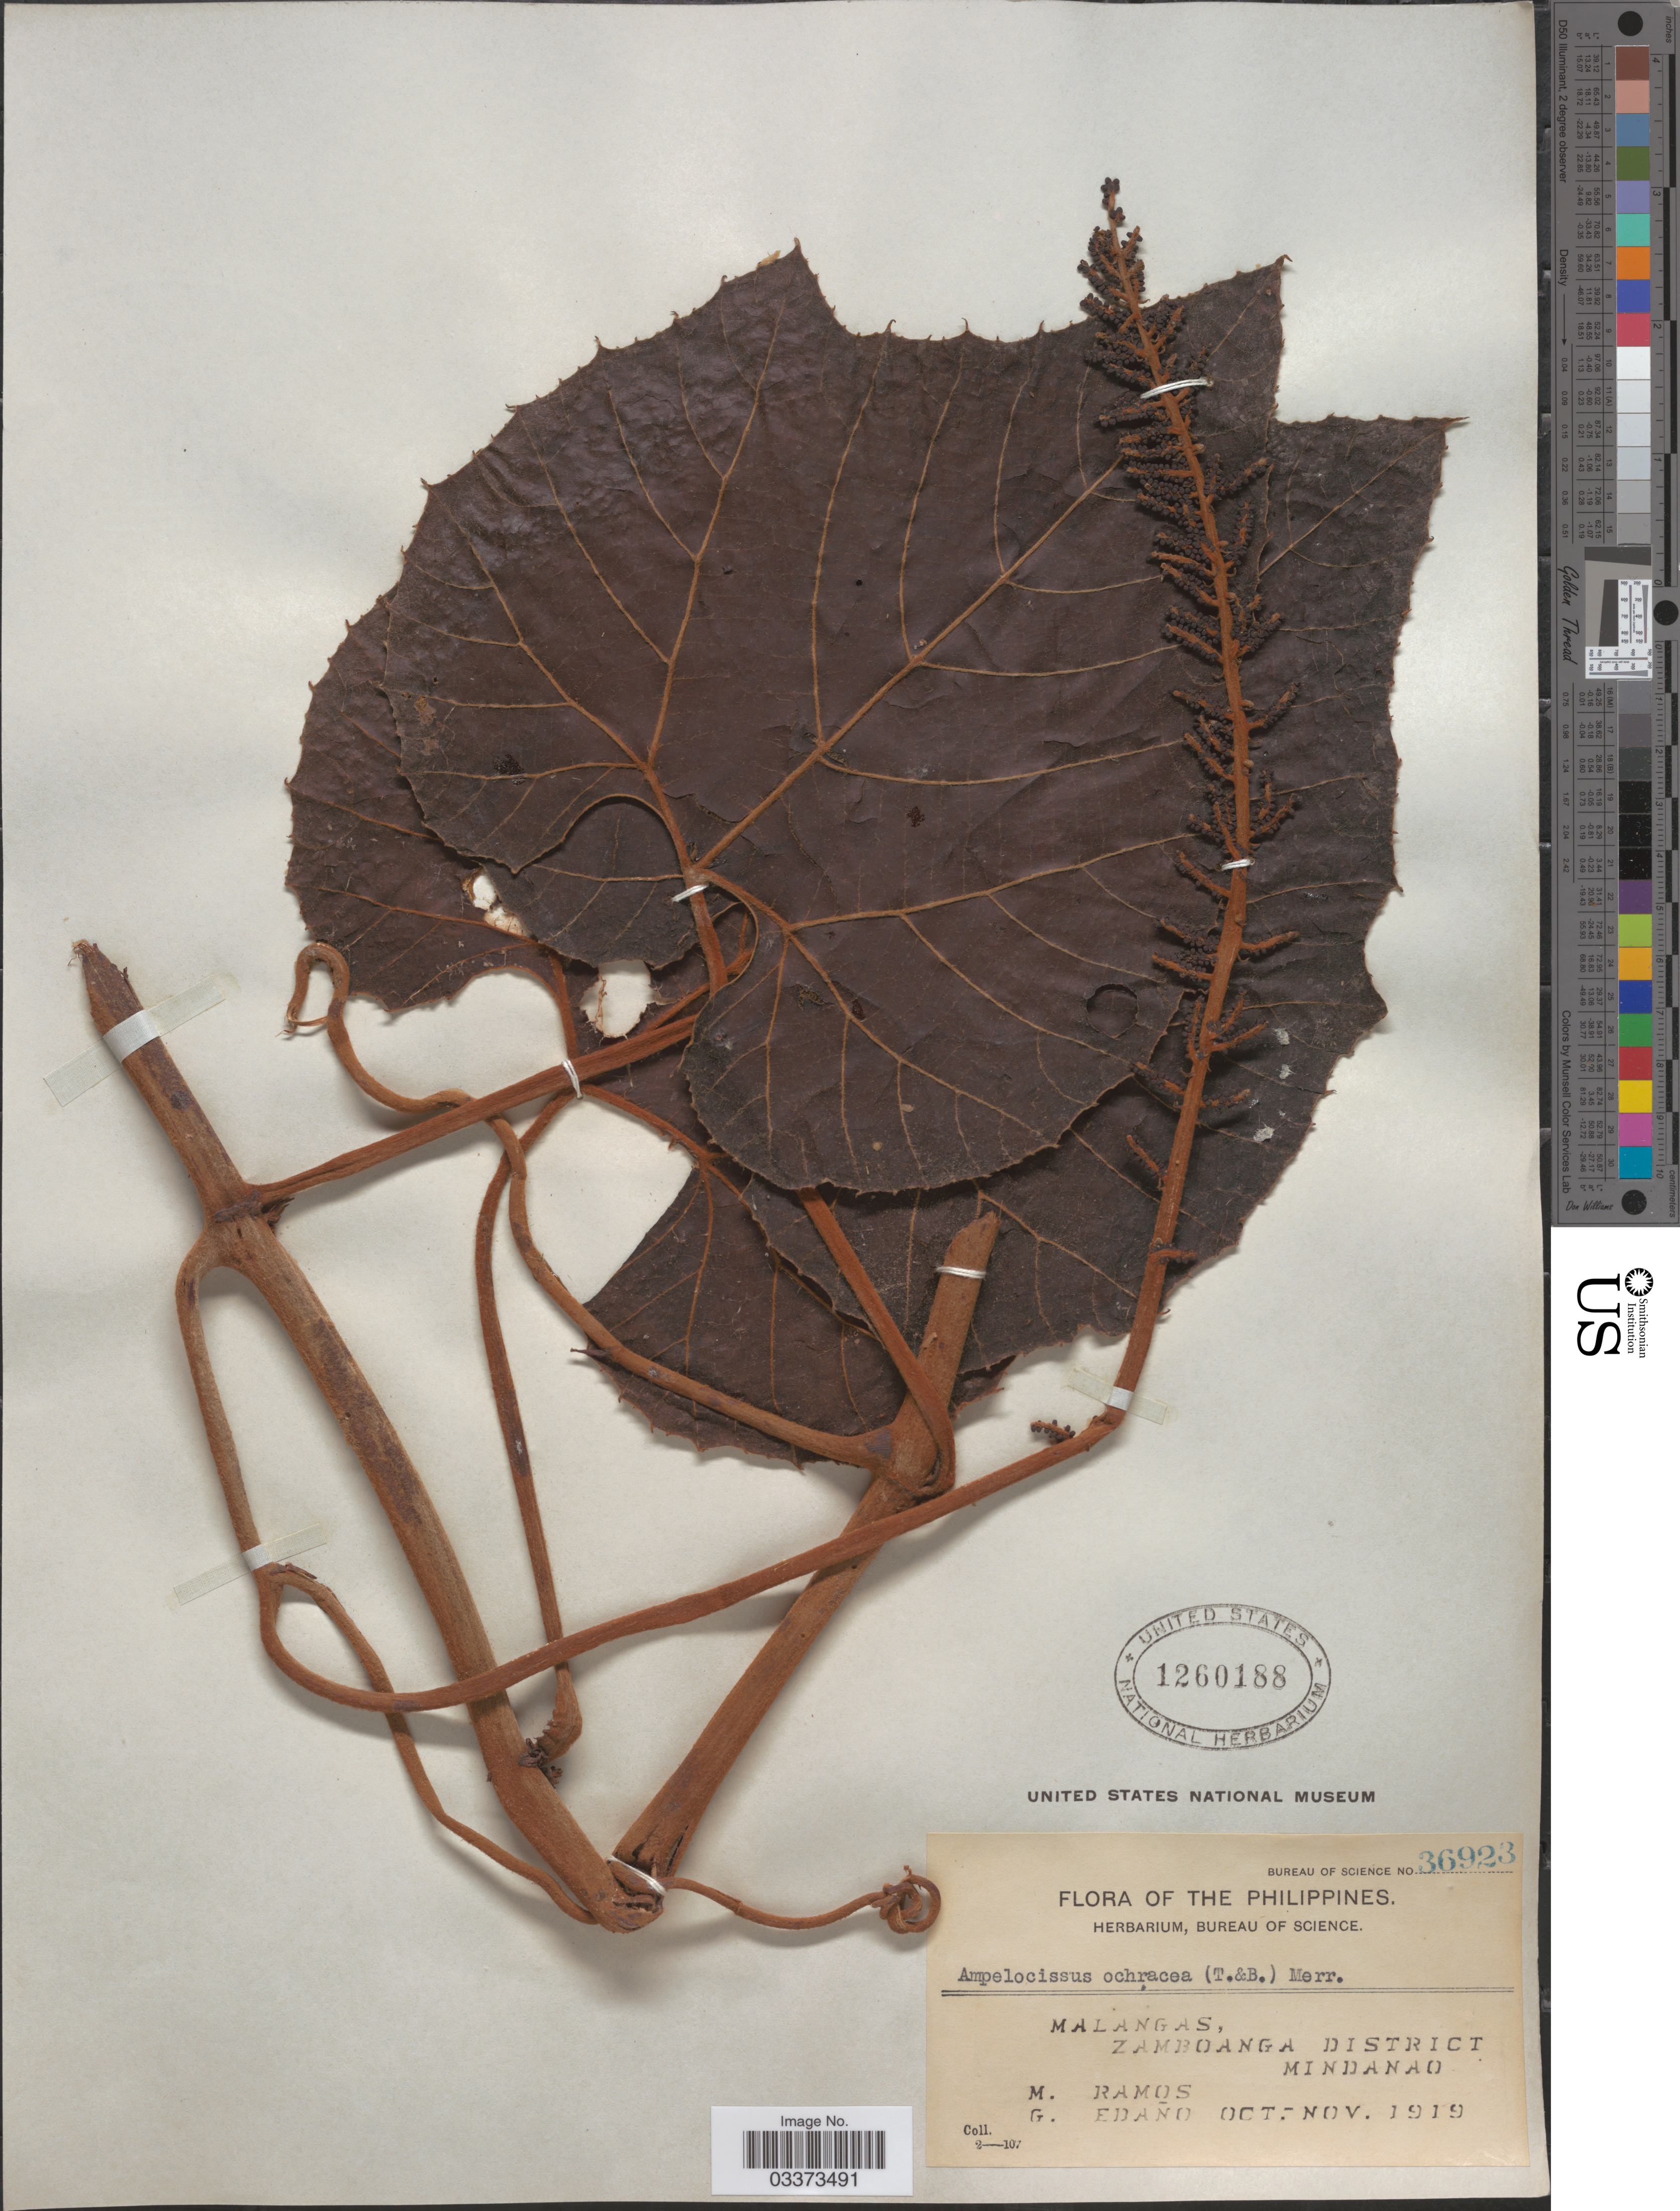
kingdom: Plantae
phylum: Tracheophyta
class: Magnoliopsida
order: Vitales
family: Vitaceae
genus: Ampelocissus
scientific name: Ampelocissus ochracea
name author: (Merr.) Merr.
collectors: M. Ramos & G. Edaño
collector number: Bureau of Science 36923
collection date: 1919-10/1919-11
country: Philippines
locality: Malangas, Zamboanga District, Mindanao.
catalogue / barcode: US 1260188